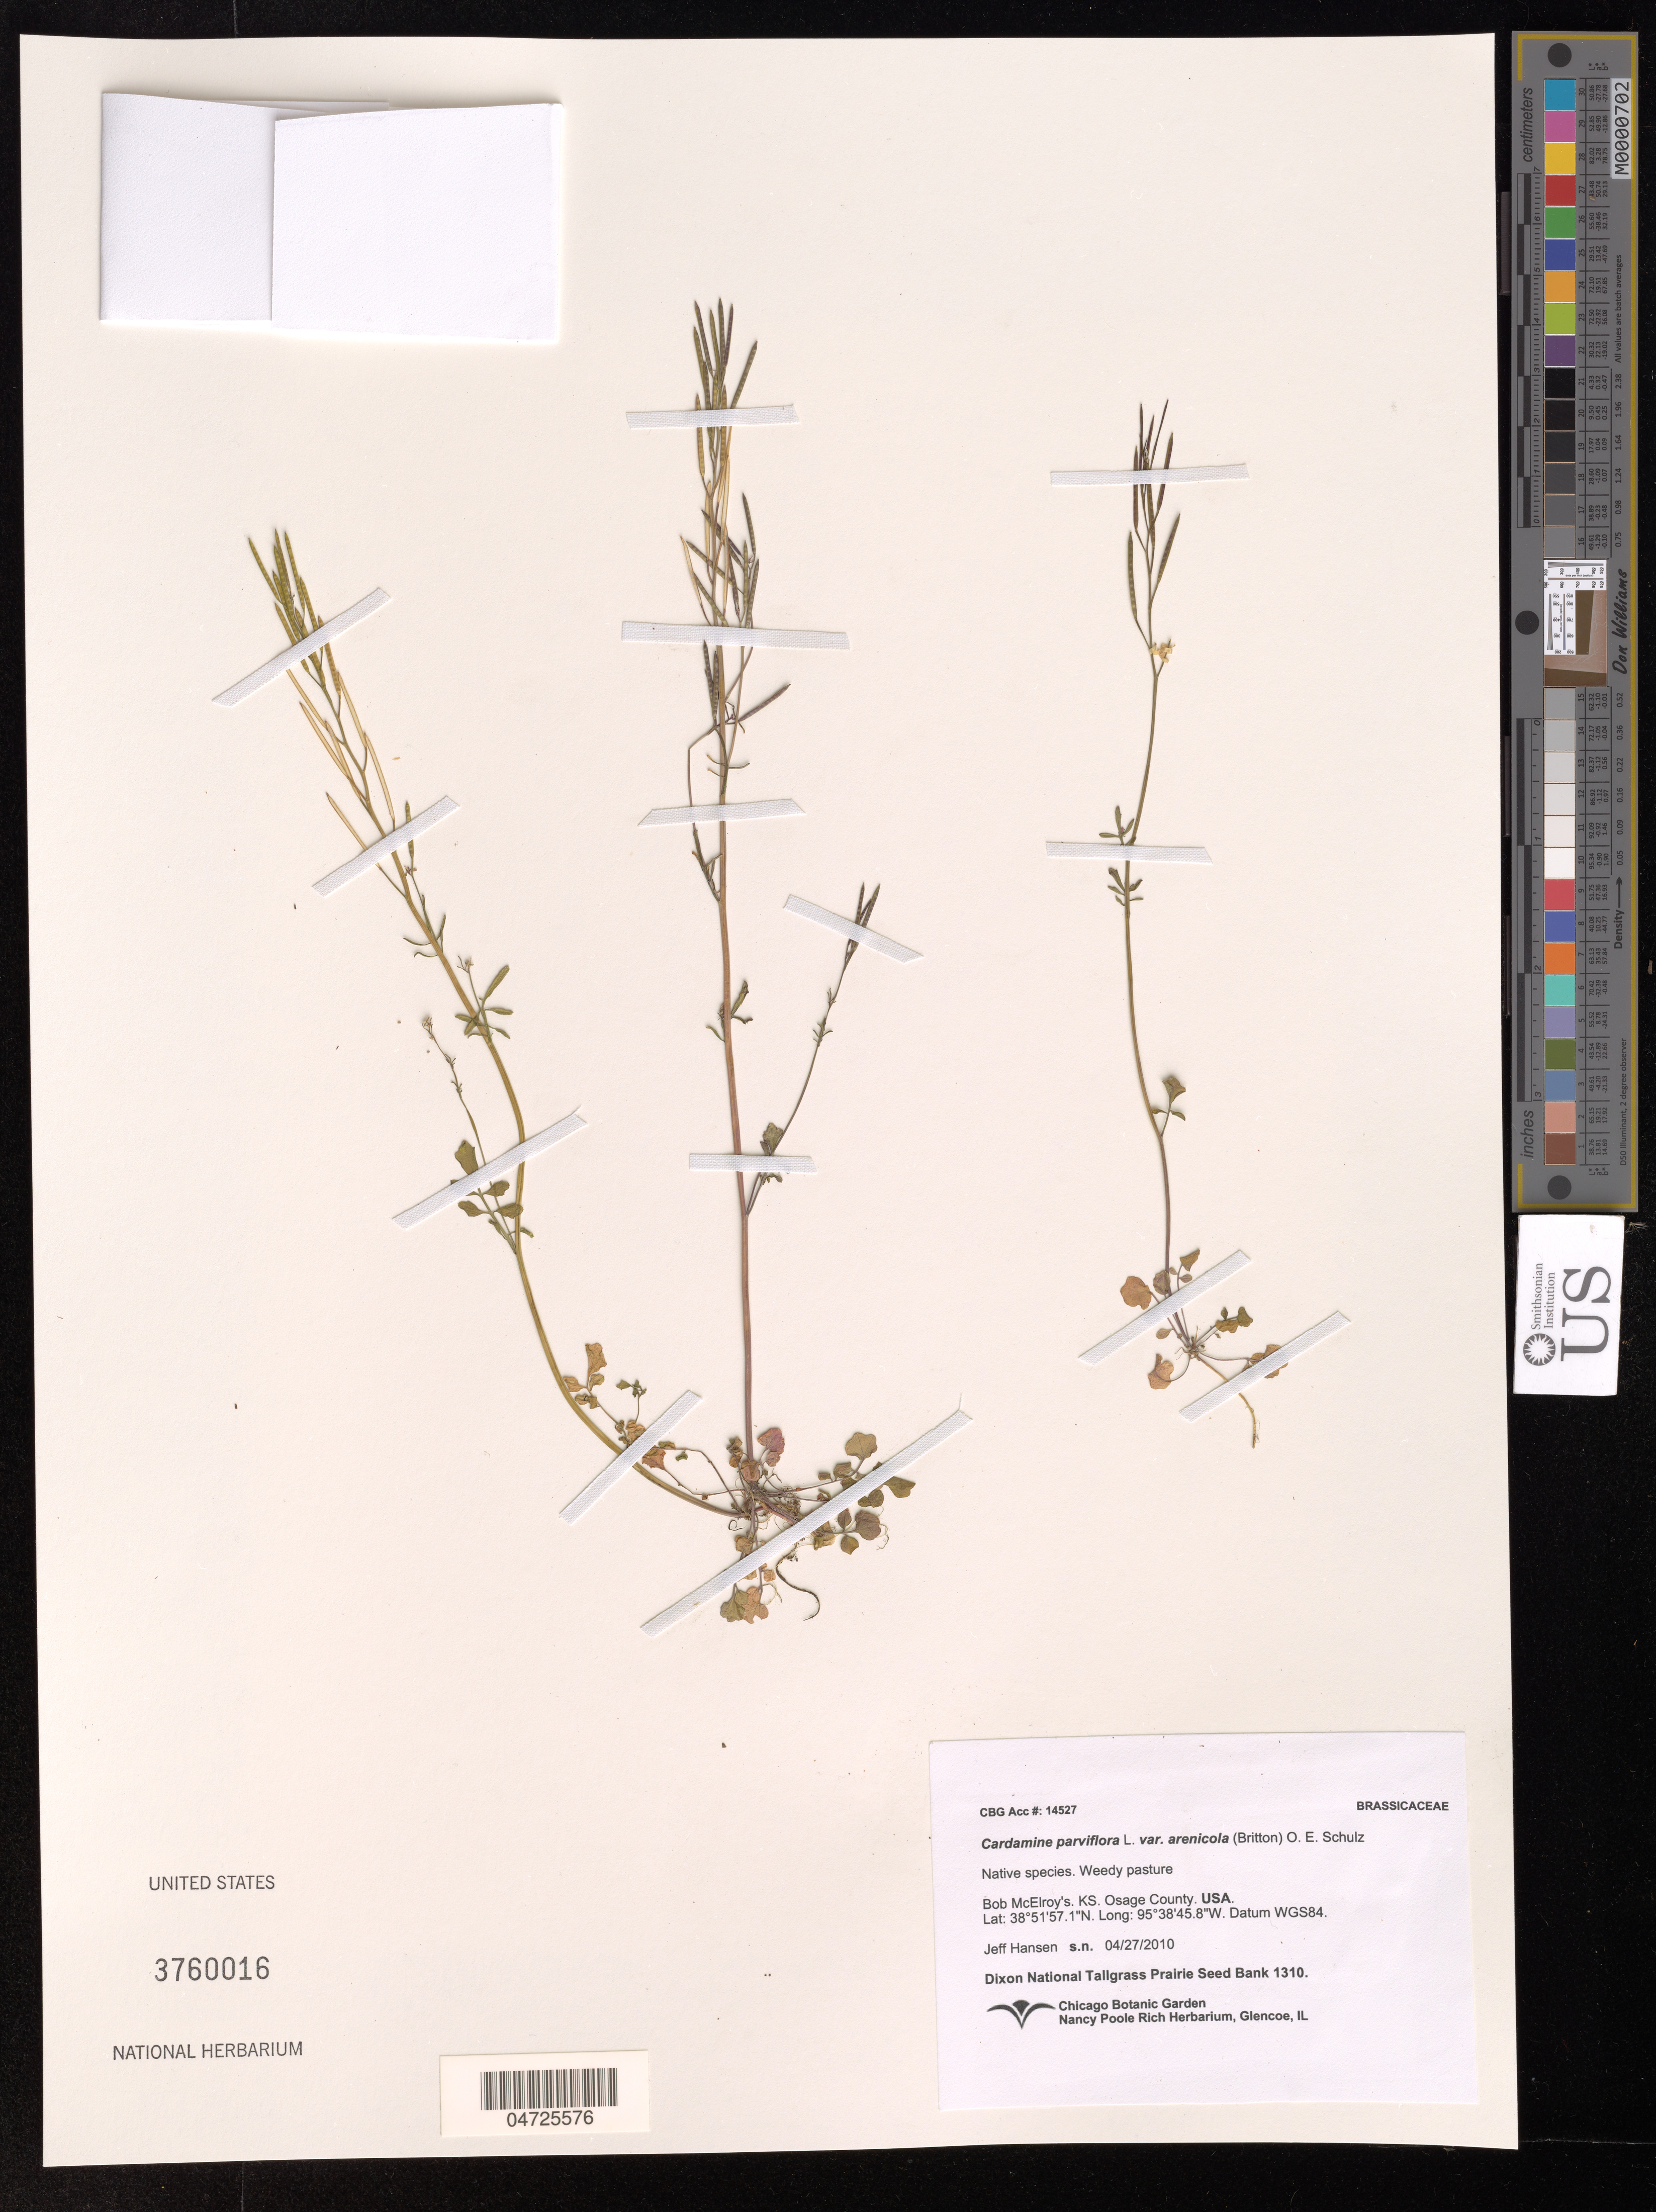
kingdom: Plantae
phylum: Tracheophyta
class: Magnoliopsida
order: Brassicales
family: Brassicaceae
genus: Cardamine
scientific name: Cardamine parviflora var. arenicola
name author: (Britton) O.E. Schulz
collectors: J. Hansen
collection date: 2010-04-27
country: United States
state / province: Kansas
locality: Bob McElroy's. Osage County. Datum WGS84.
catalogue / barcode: US 3760016